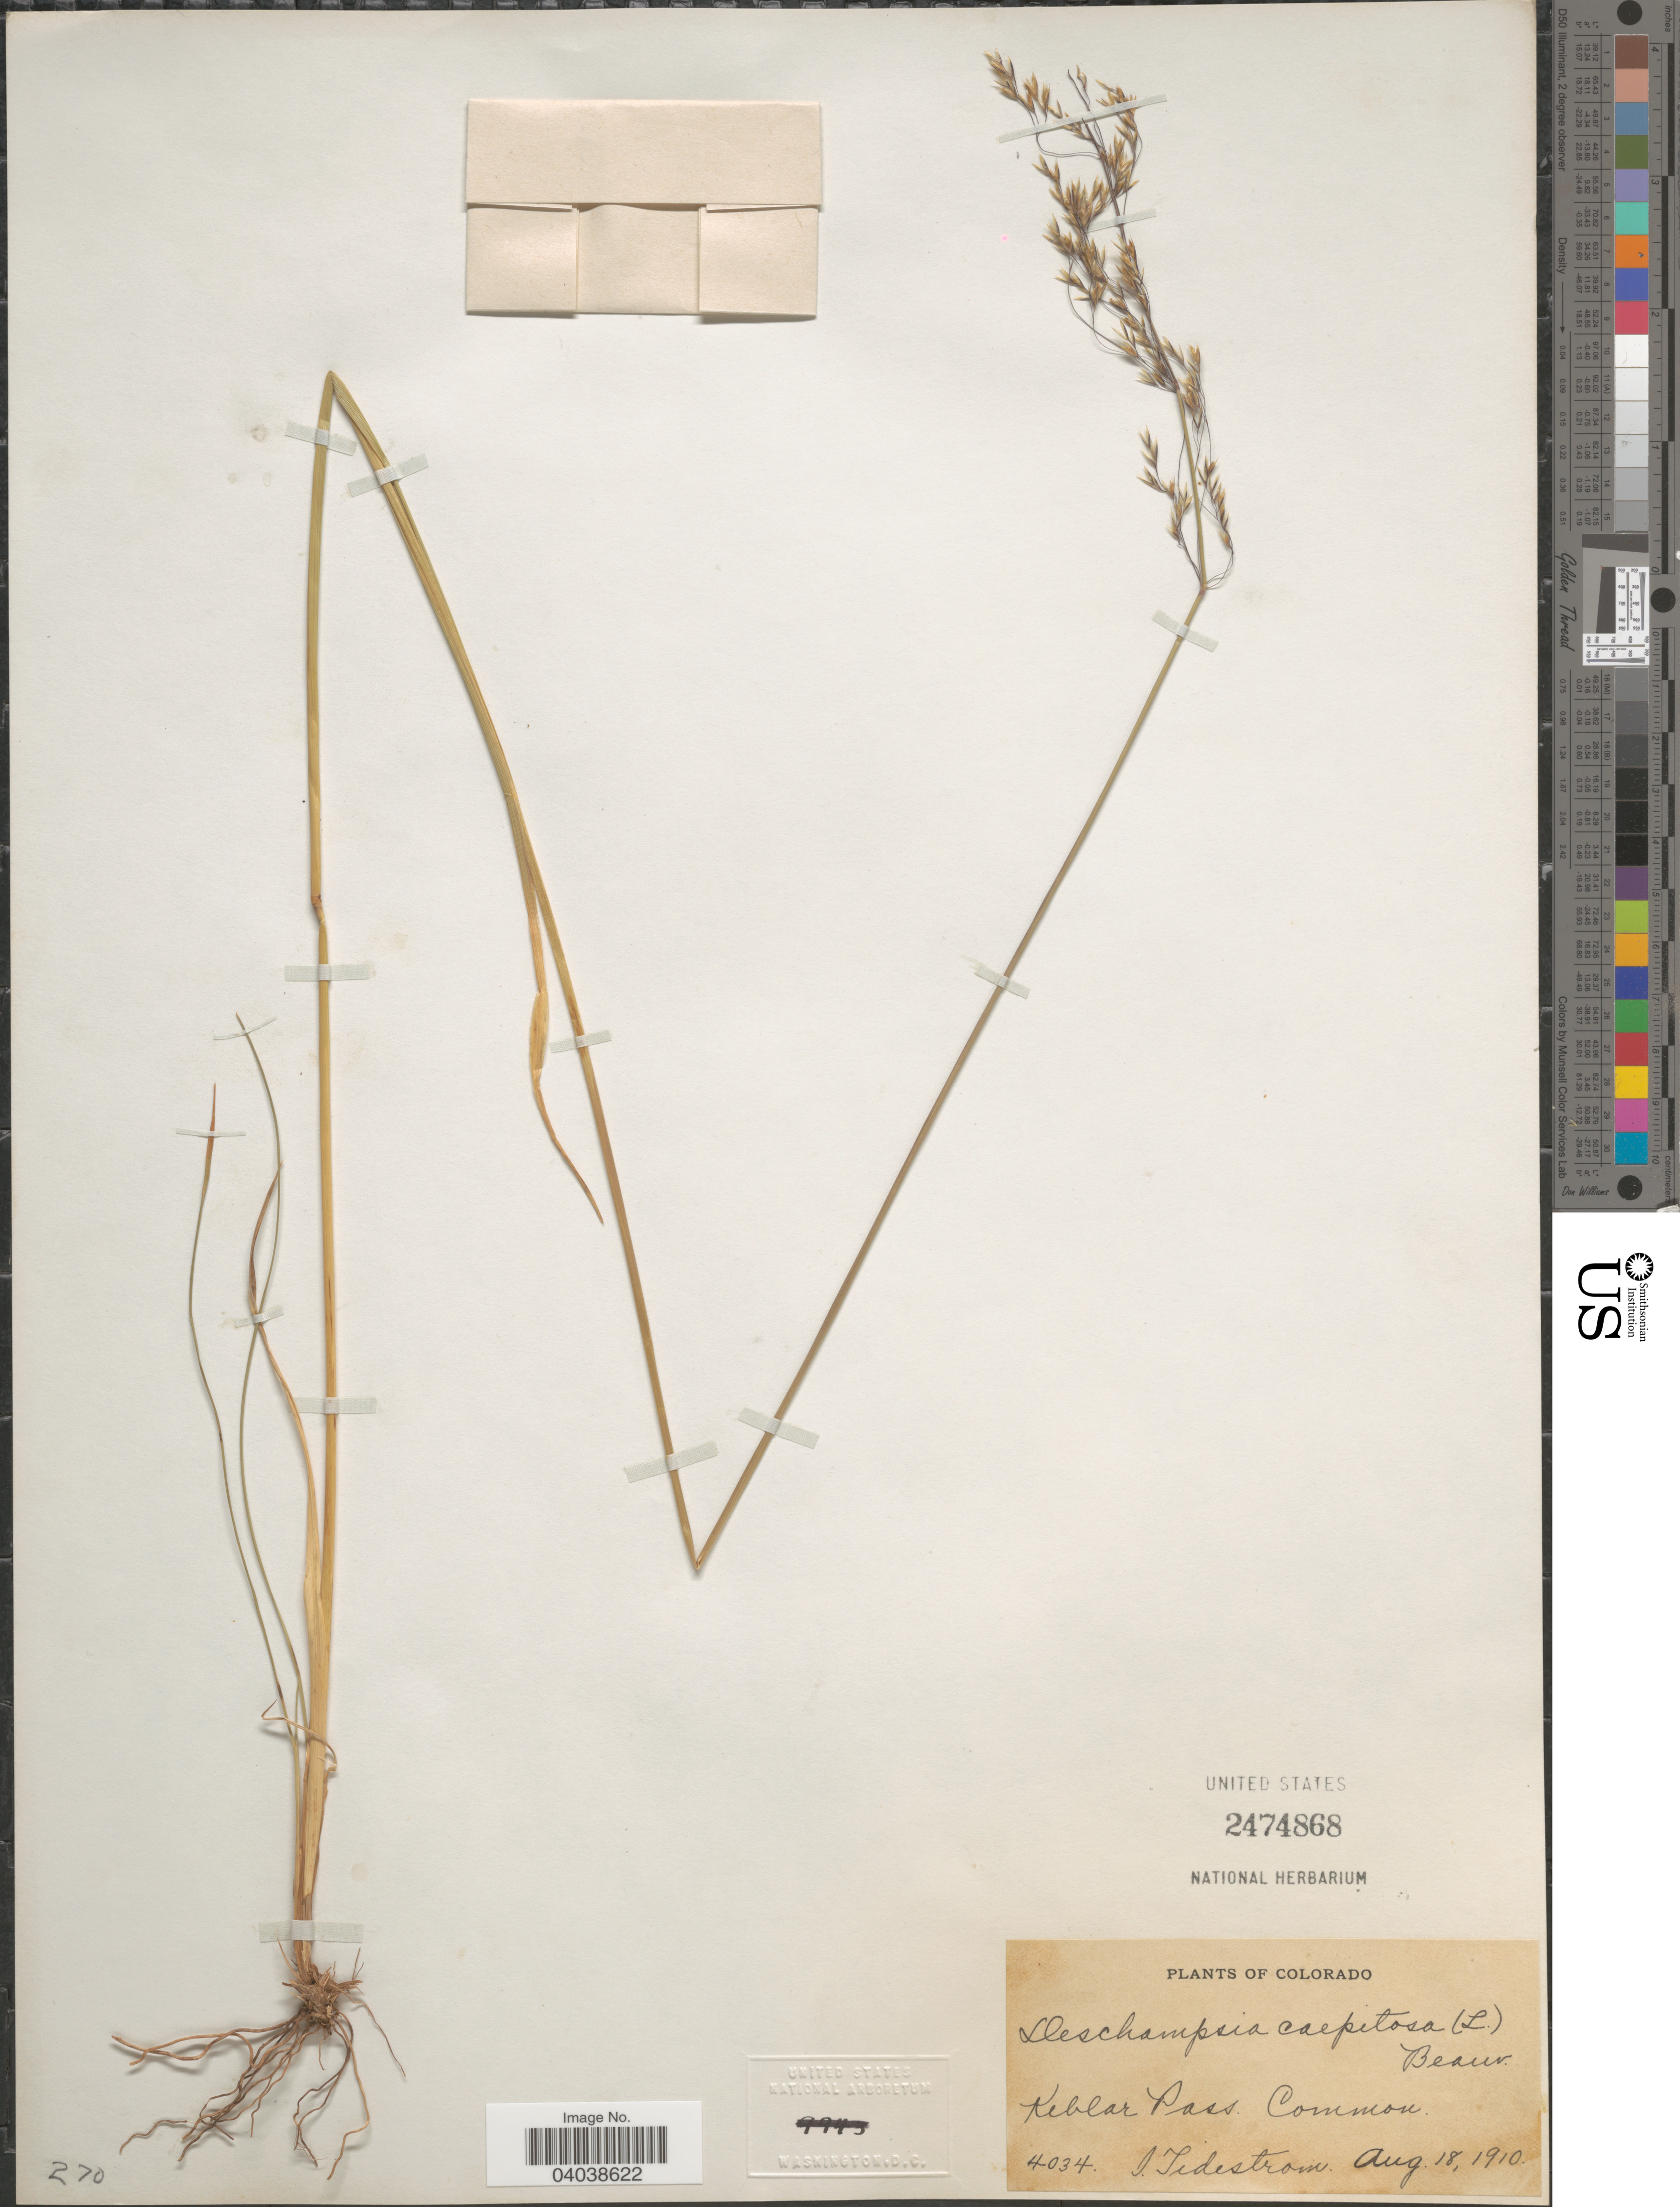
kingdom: Plantae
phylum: Tracheophyta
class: Liliopsida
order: Poales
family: Poaceae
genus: Deschampsia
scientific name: Deschampsia cespitosa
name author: (L.) P. Beauv.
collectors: I. F. Tidestrom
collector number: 4034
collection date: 1910-08-18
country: United States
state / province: Colorado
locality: Keblar Pass.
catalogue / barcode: US 2474868